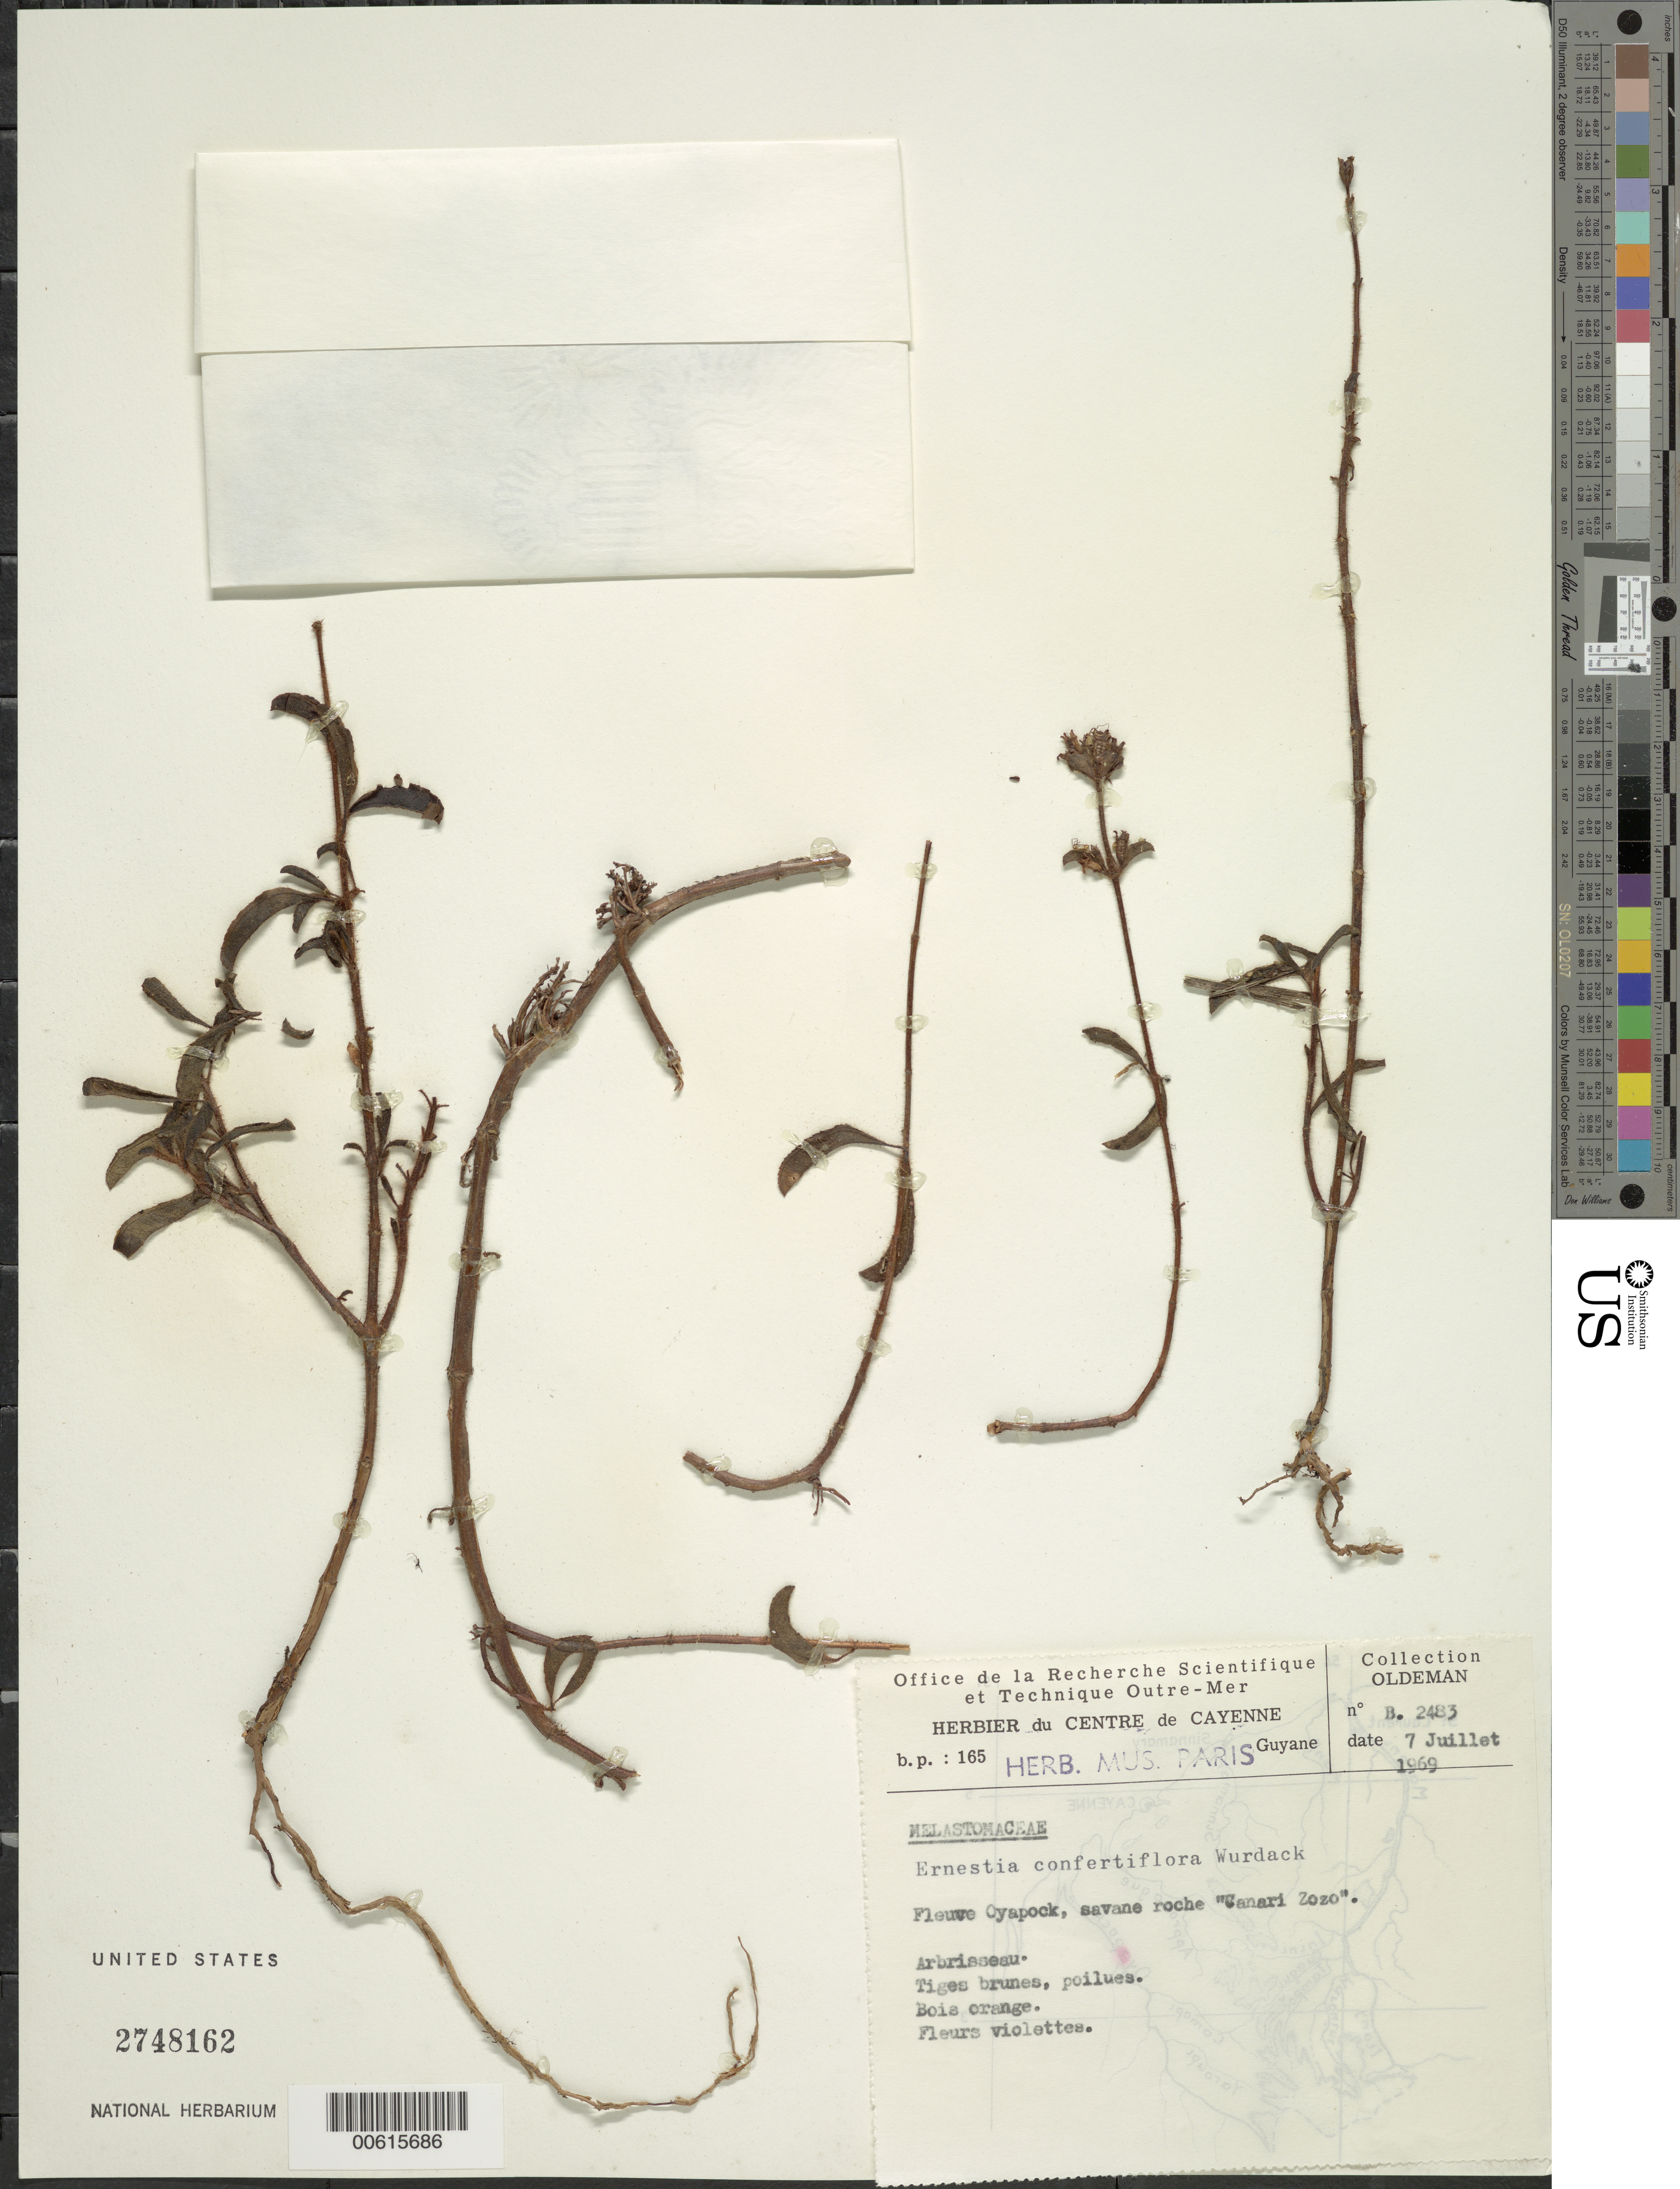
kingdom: Plantae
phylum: Tracheophyta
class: Magnoliopsida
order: Myrtales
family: Melastomataceae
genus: Ernestia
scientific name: Ernestia confertiflora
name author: Wurdack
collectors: R. Oldeman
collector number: B 2483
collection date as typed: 7-Jul-69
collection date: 1969-07-07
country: French Guiana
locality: Fleuve Oyapock, savane roche "Canari Zozo"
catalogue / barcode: US 2748162